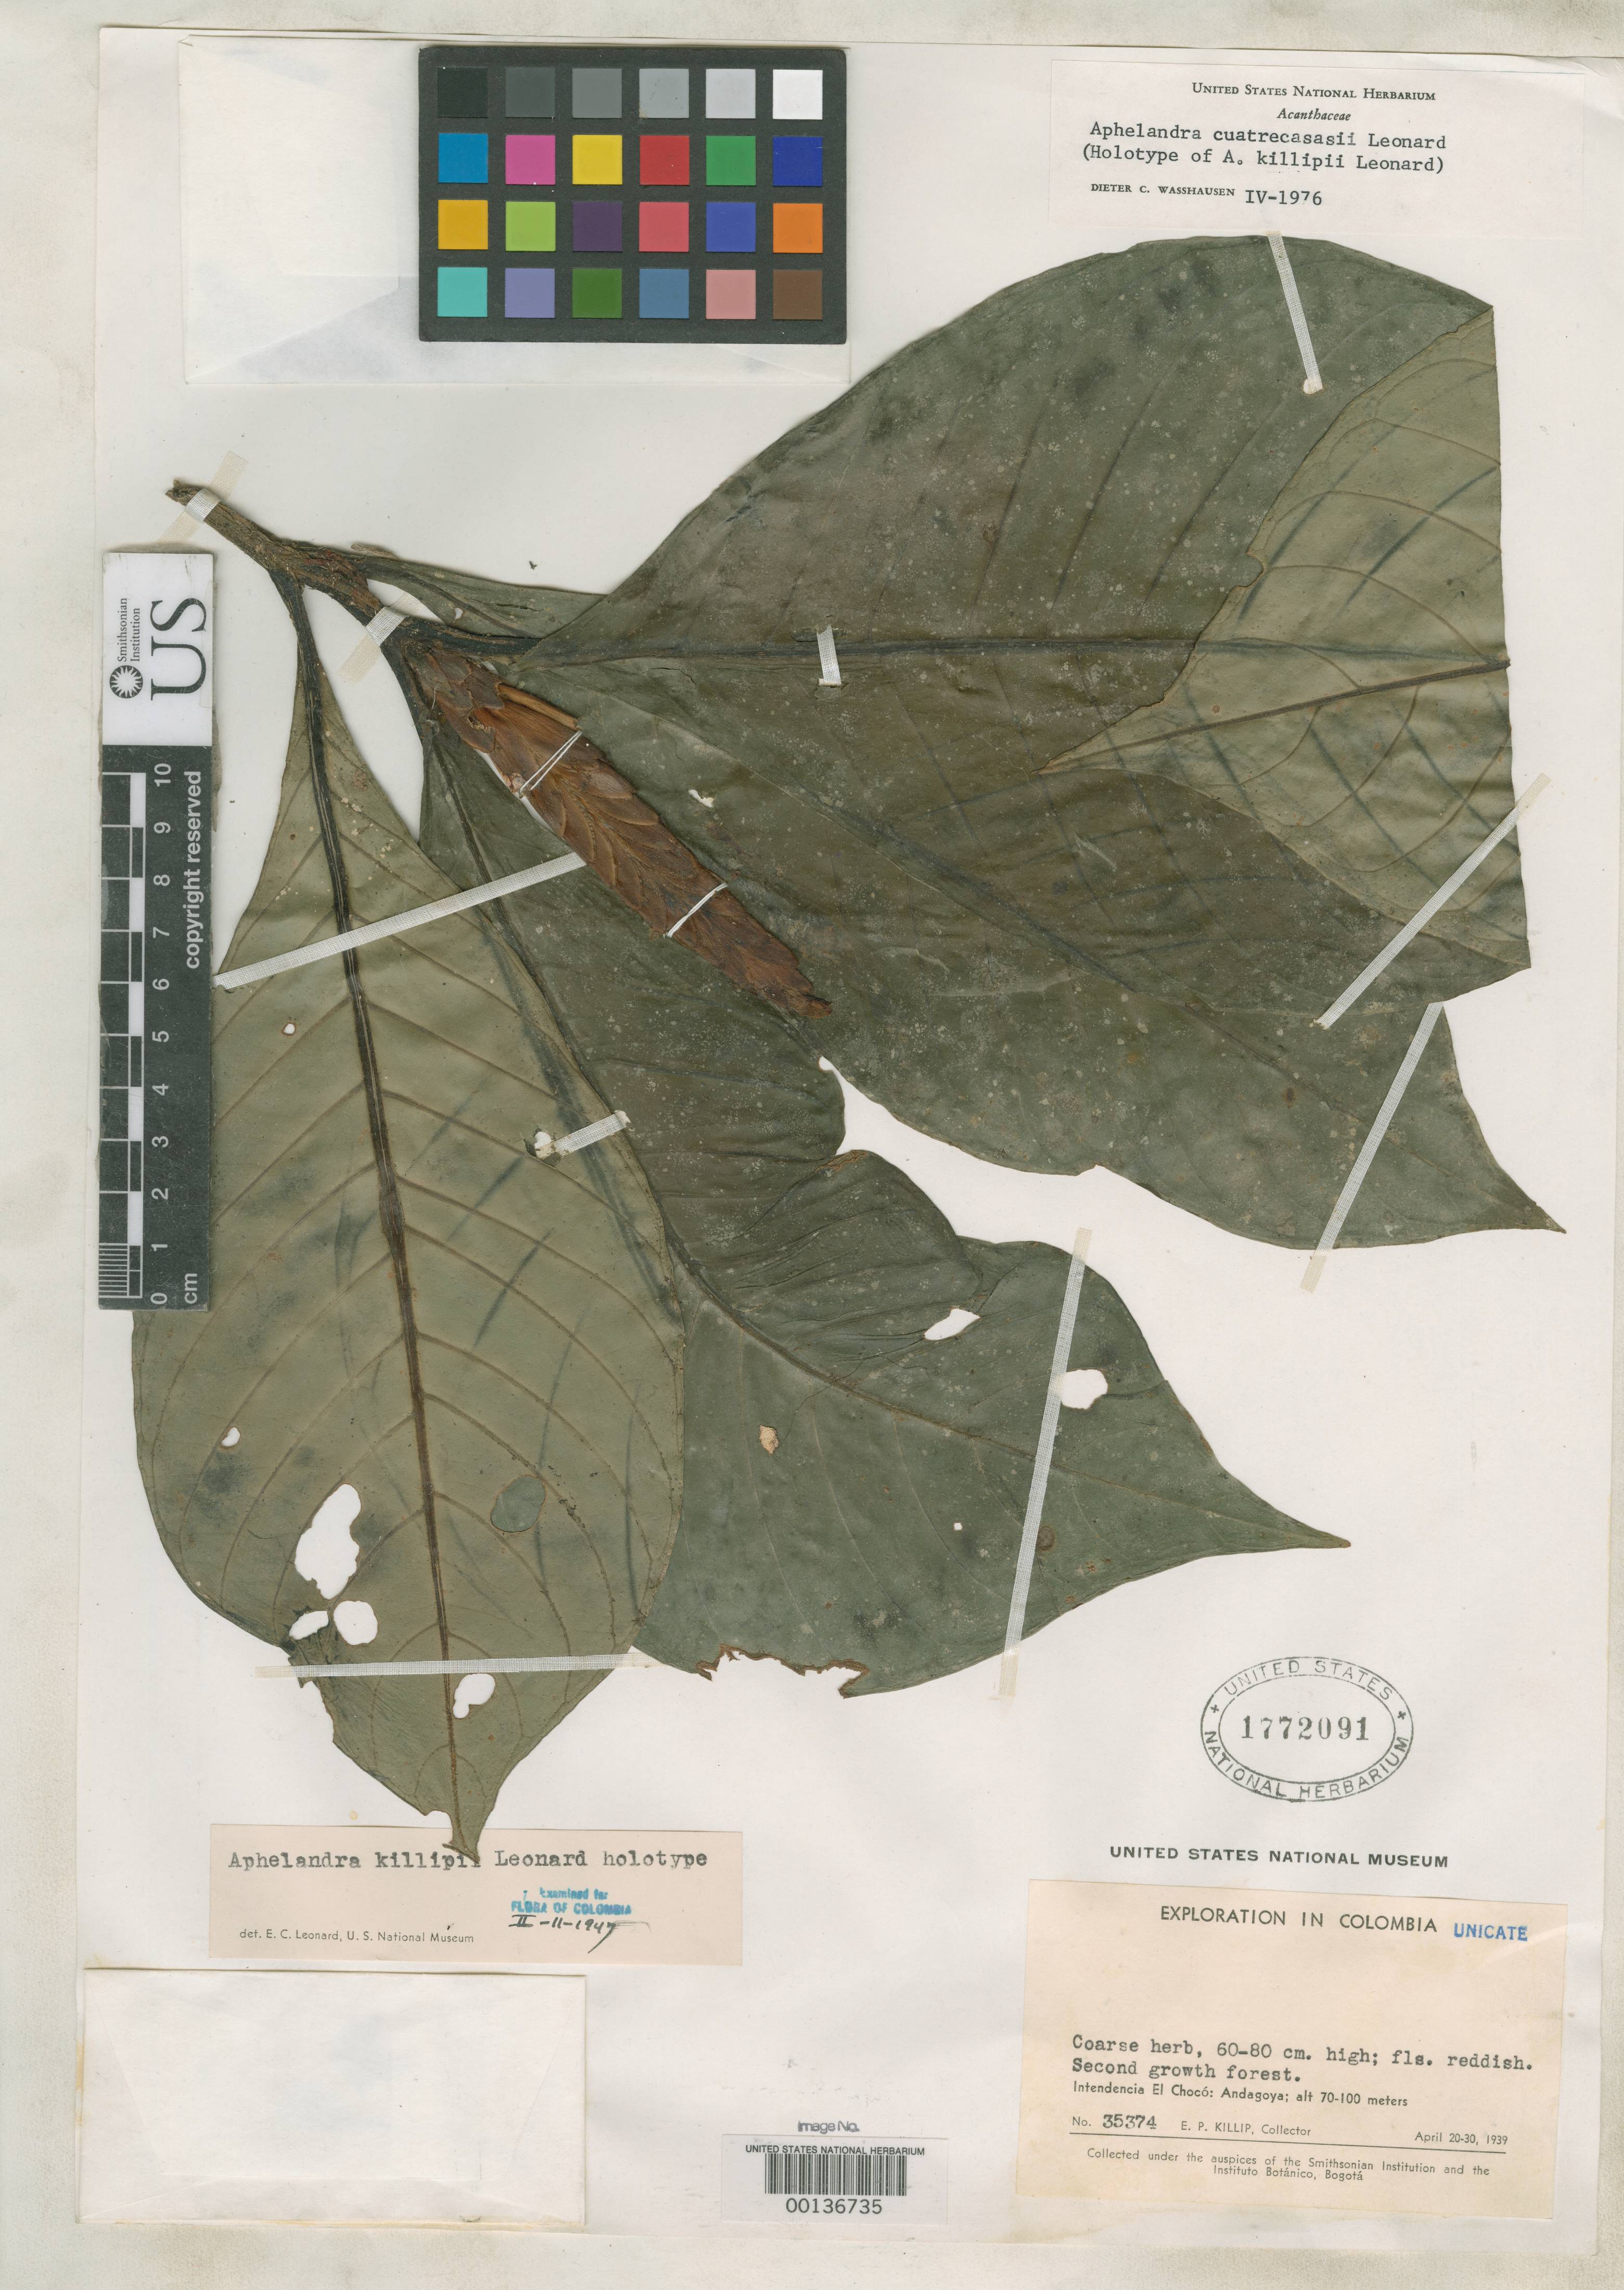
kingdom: Plantae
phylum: Tracheophyta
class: Magnoliopsida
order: Lamiales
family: Acanthaceae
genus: Aphelandra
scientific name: Aphelandra killipi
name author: Leonard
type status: Holotype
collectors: E. P. Killip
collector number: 35374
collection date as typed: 20 Apr 1939 to 30 Apr 1939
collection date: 1939-04-20/1939-04-30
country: Colombia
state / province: Chocó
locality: Andagoya.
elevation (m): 70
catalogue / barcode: US 1772091